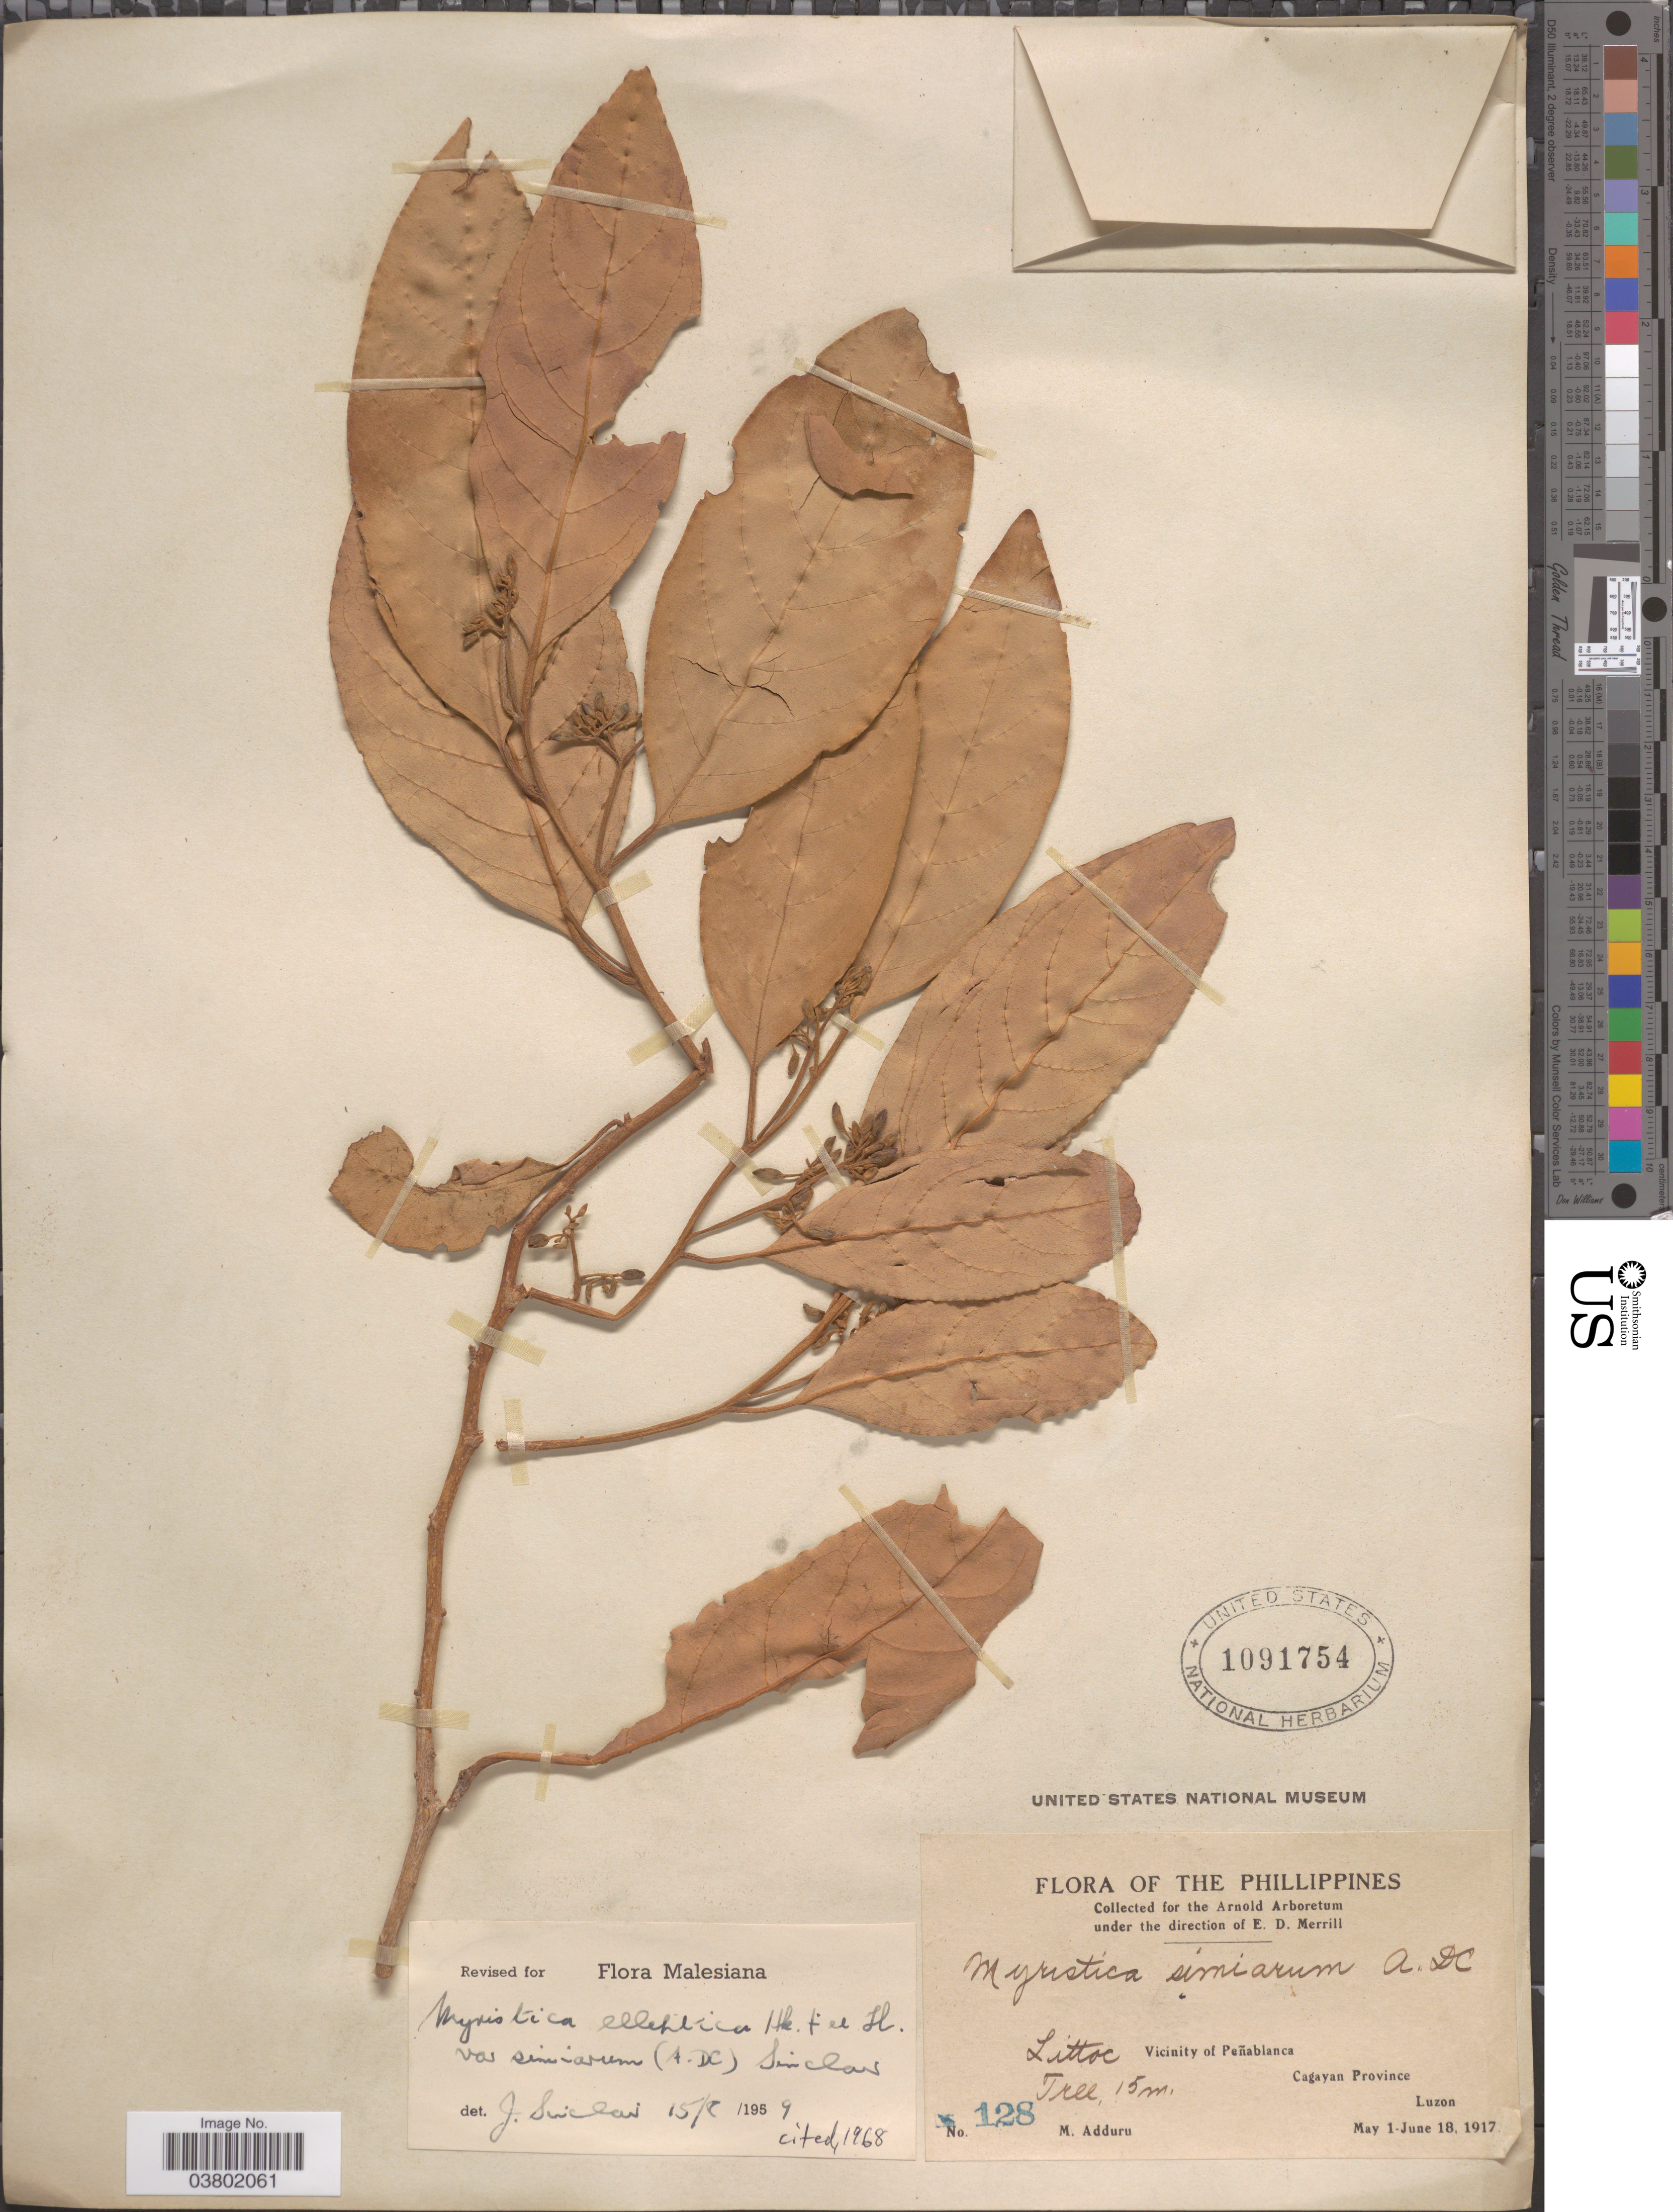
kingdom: Plantae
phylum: Tracheophyta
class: Magnoliopsida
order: Magnoliales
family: Myristicaceae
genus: Myristica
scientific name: Myristica elliptica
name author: Wall.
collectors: M. Adduru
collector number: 128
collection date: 1917-05-01/1917-06-18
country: Philippines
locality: Littoc. Vicinity of Peñablanca, Cagayan Province, Luzon.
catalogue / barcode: US 1091754